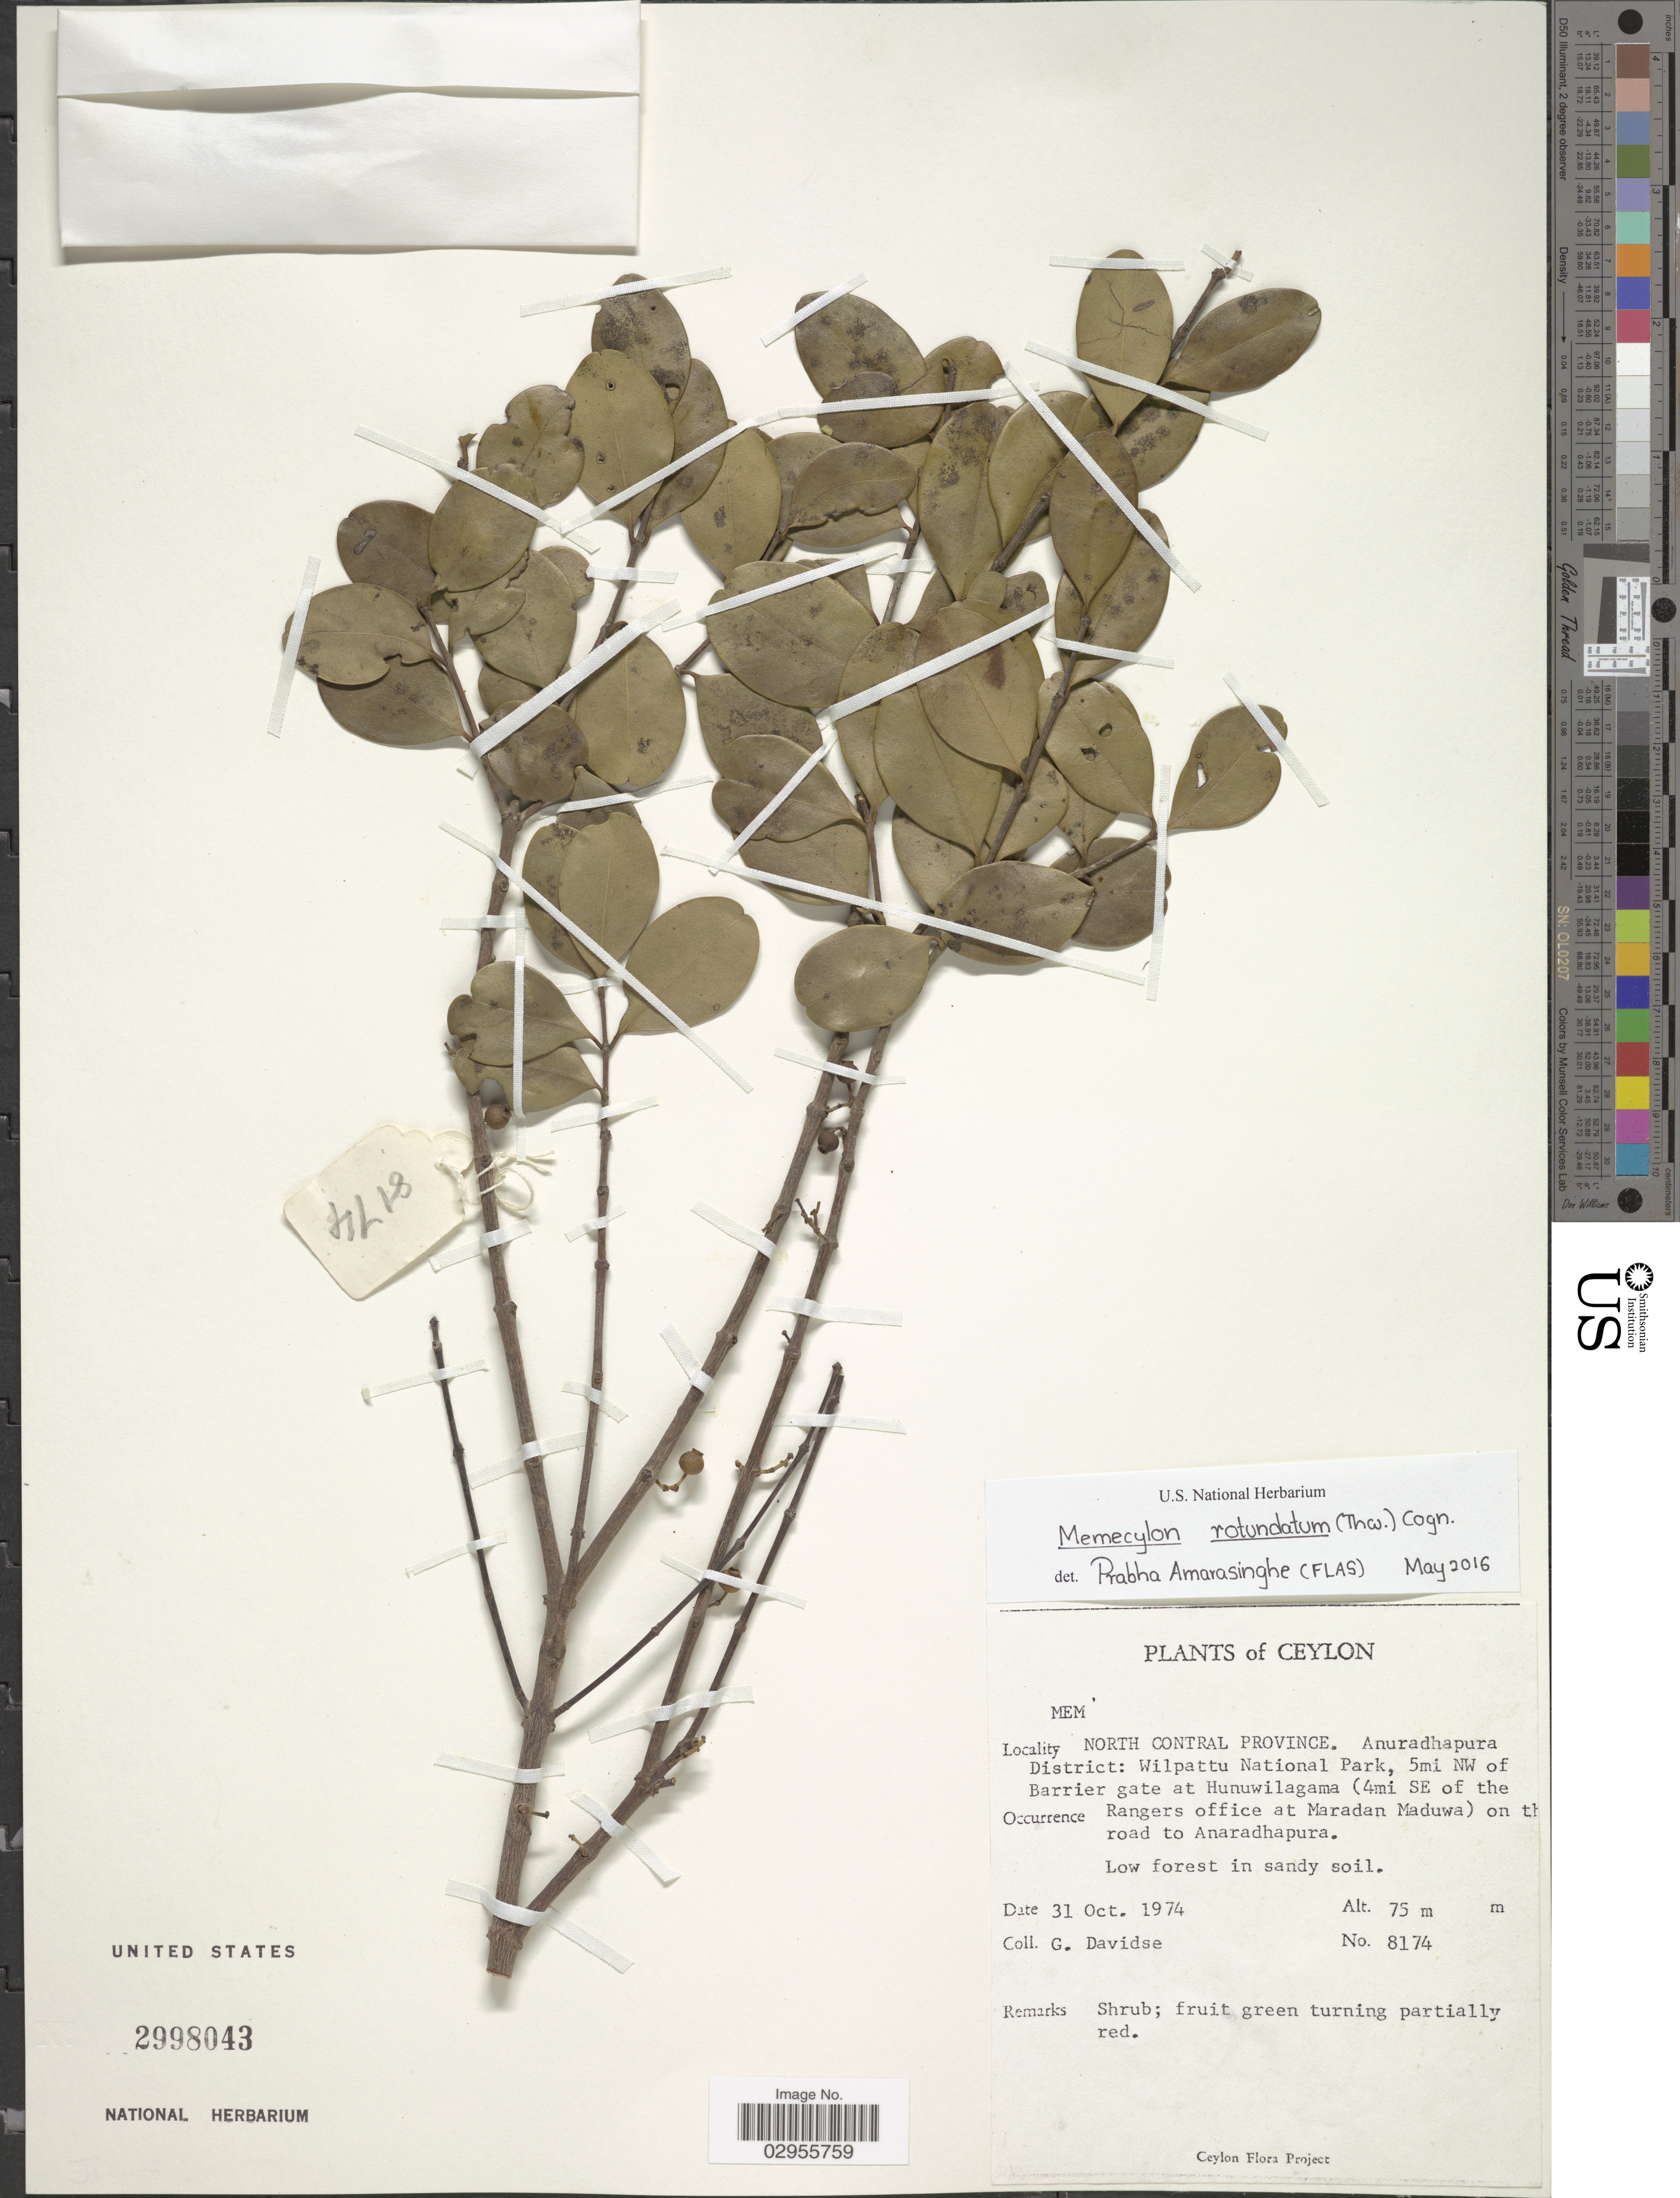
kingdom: Plantae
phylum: Tracheophyta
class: Magnoliopsida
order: Myrtales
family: Melastomataceae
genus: Memecylon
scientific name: Memecylon rotundatum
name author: Cogn.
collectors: G. Davidse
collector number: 8174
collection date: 1974-10-31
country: Sri Lanka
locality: Ceylon, North Contral Province. Anuradhapura District: Wilpattu National Park, 5mi NW of Barrier gate at Hunuwilagama (4mi SE of the Rangers office at Maradan Maduwa) on t [illegible text] road to Anaradhapura.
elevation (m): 75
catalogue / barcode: US 2998043